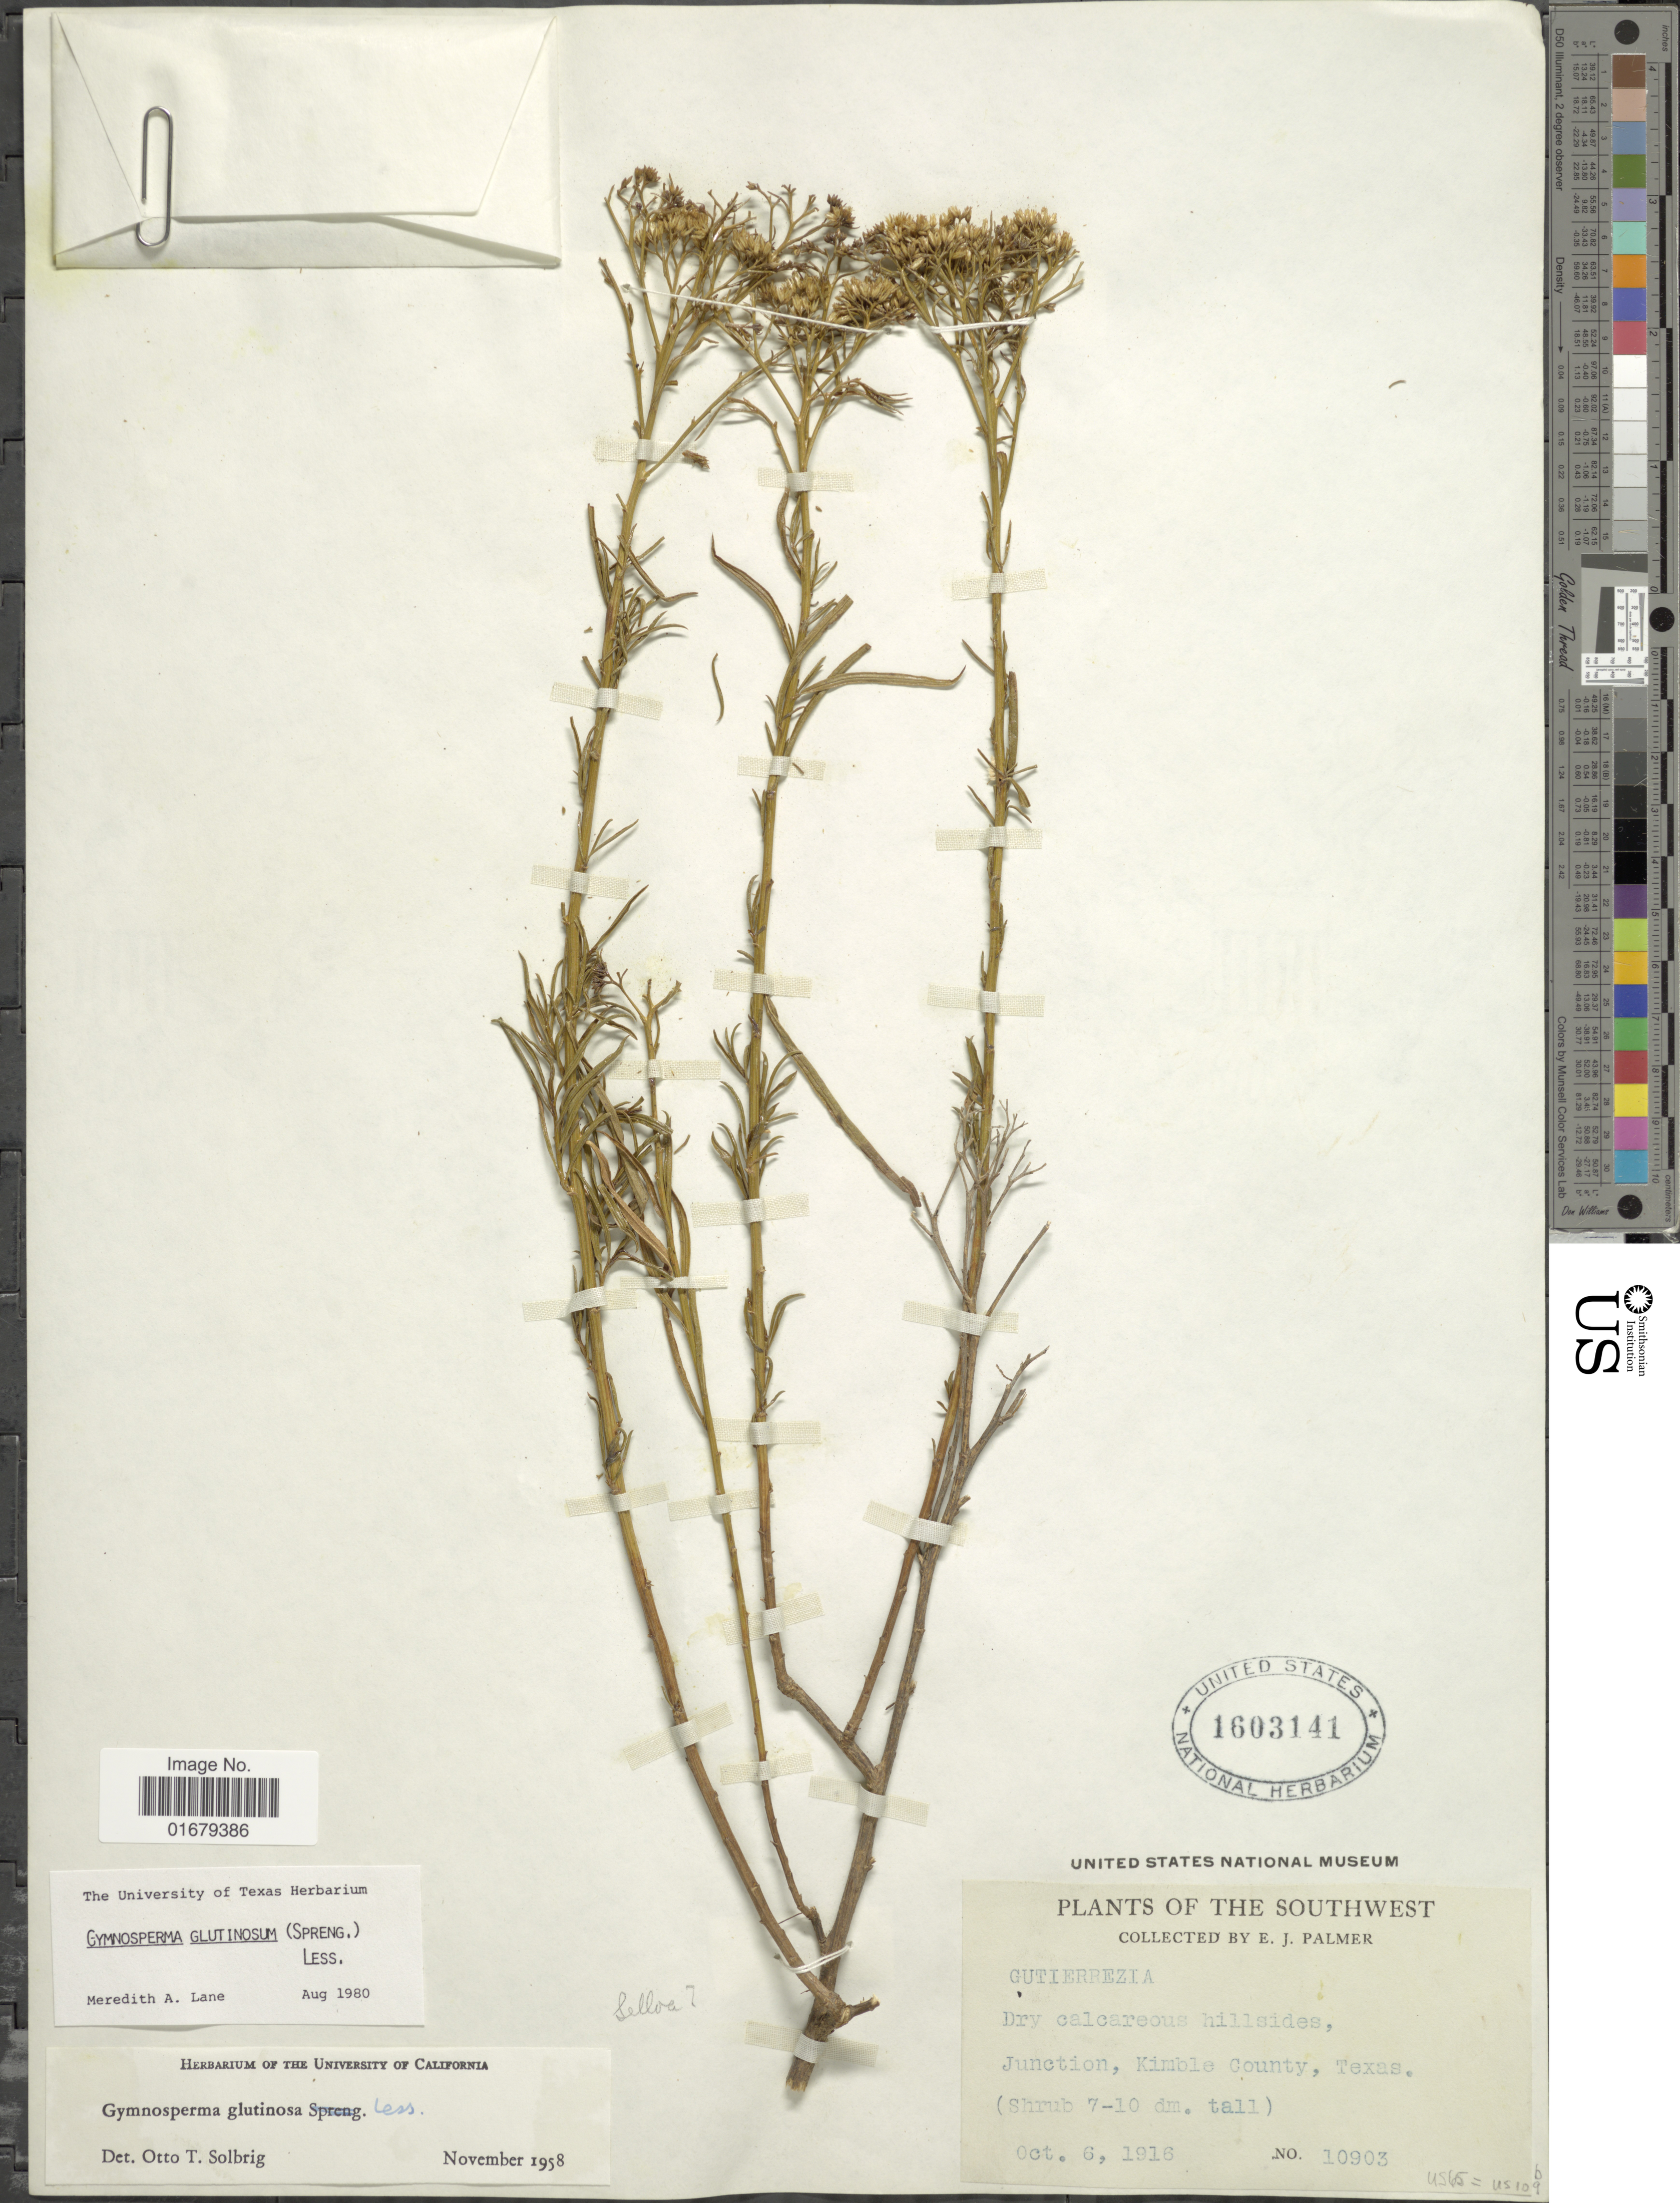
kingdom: Plantae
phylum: Tracheophyta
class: Magnoliopsida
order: Asterales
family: Asteraceae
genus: Gymnosperma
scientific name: Gymnosperma glutinosum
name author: (Spreng.) Less.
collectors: E. J. Palmer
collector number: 10903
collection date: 1916-10-06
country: United States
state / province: Texas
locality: The Southwest , junction, kimble county Texas.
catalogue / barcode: US 1603141